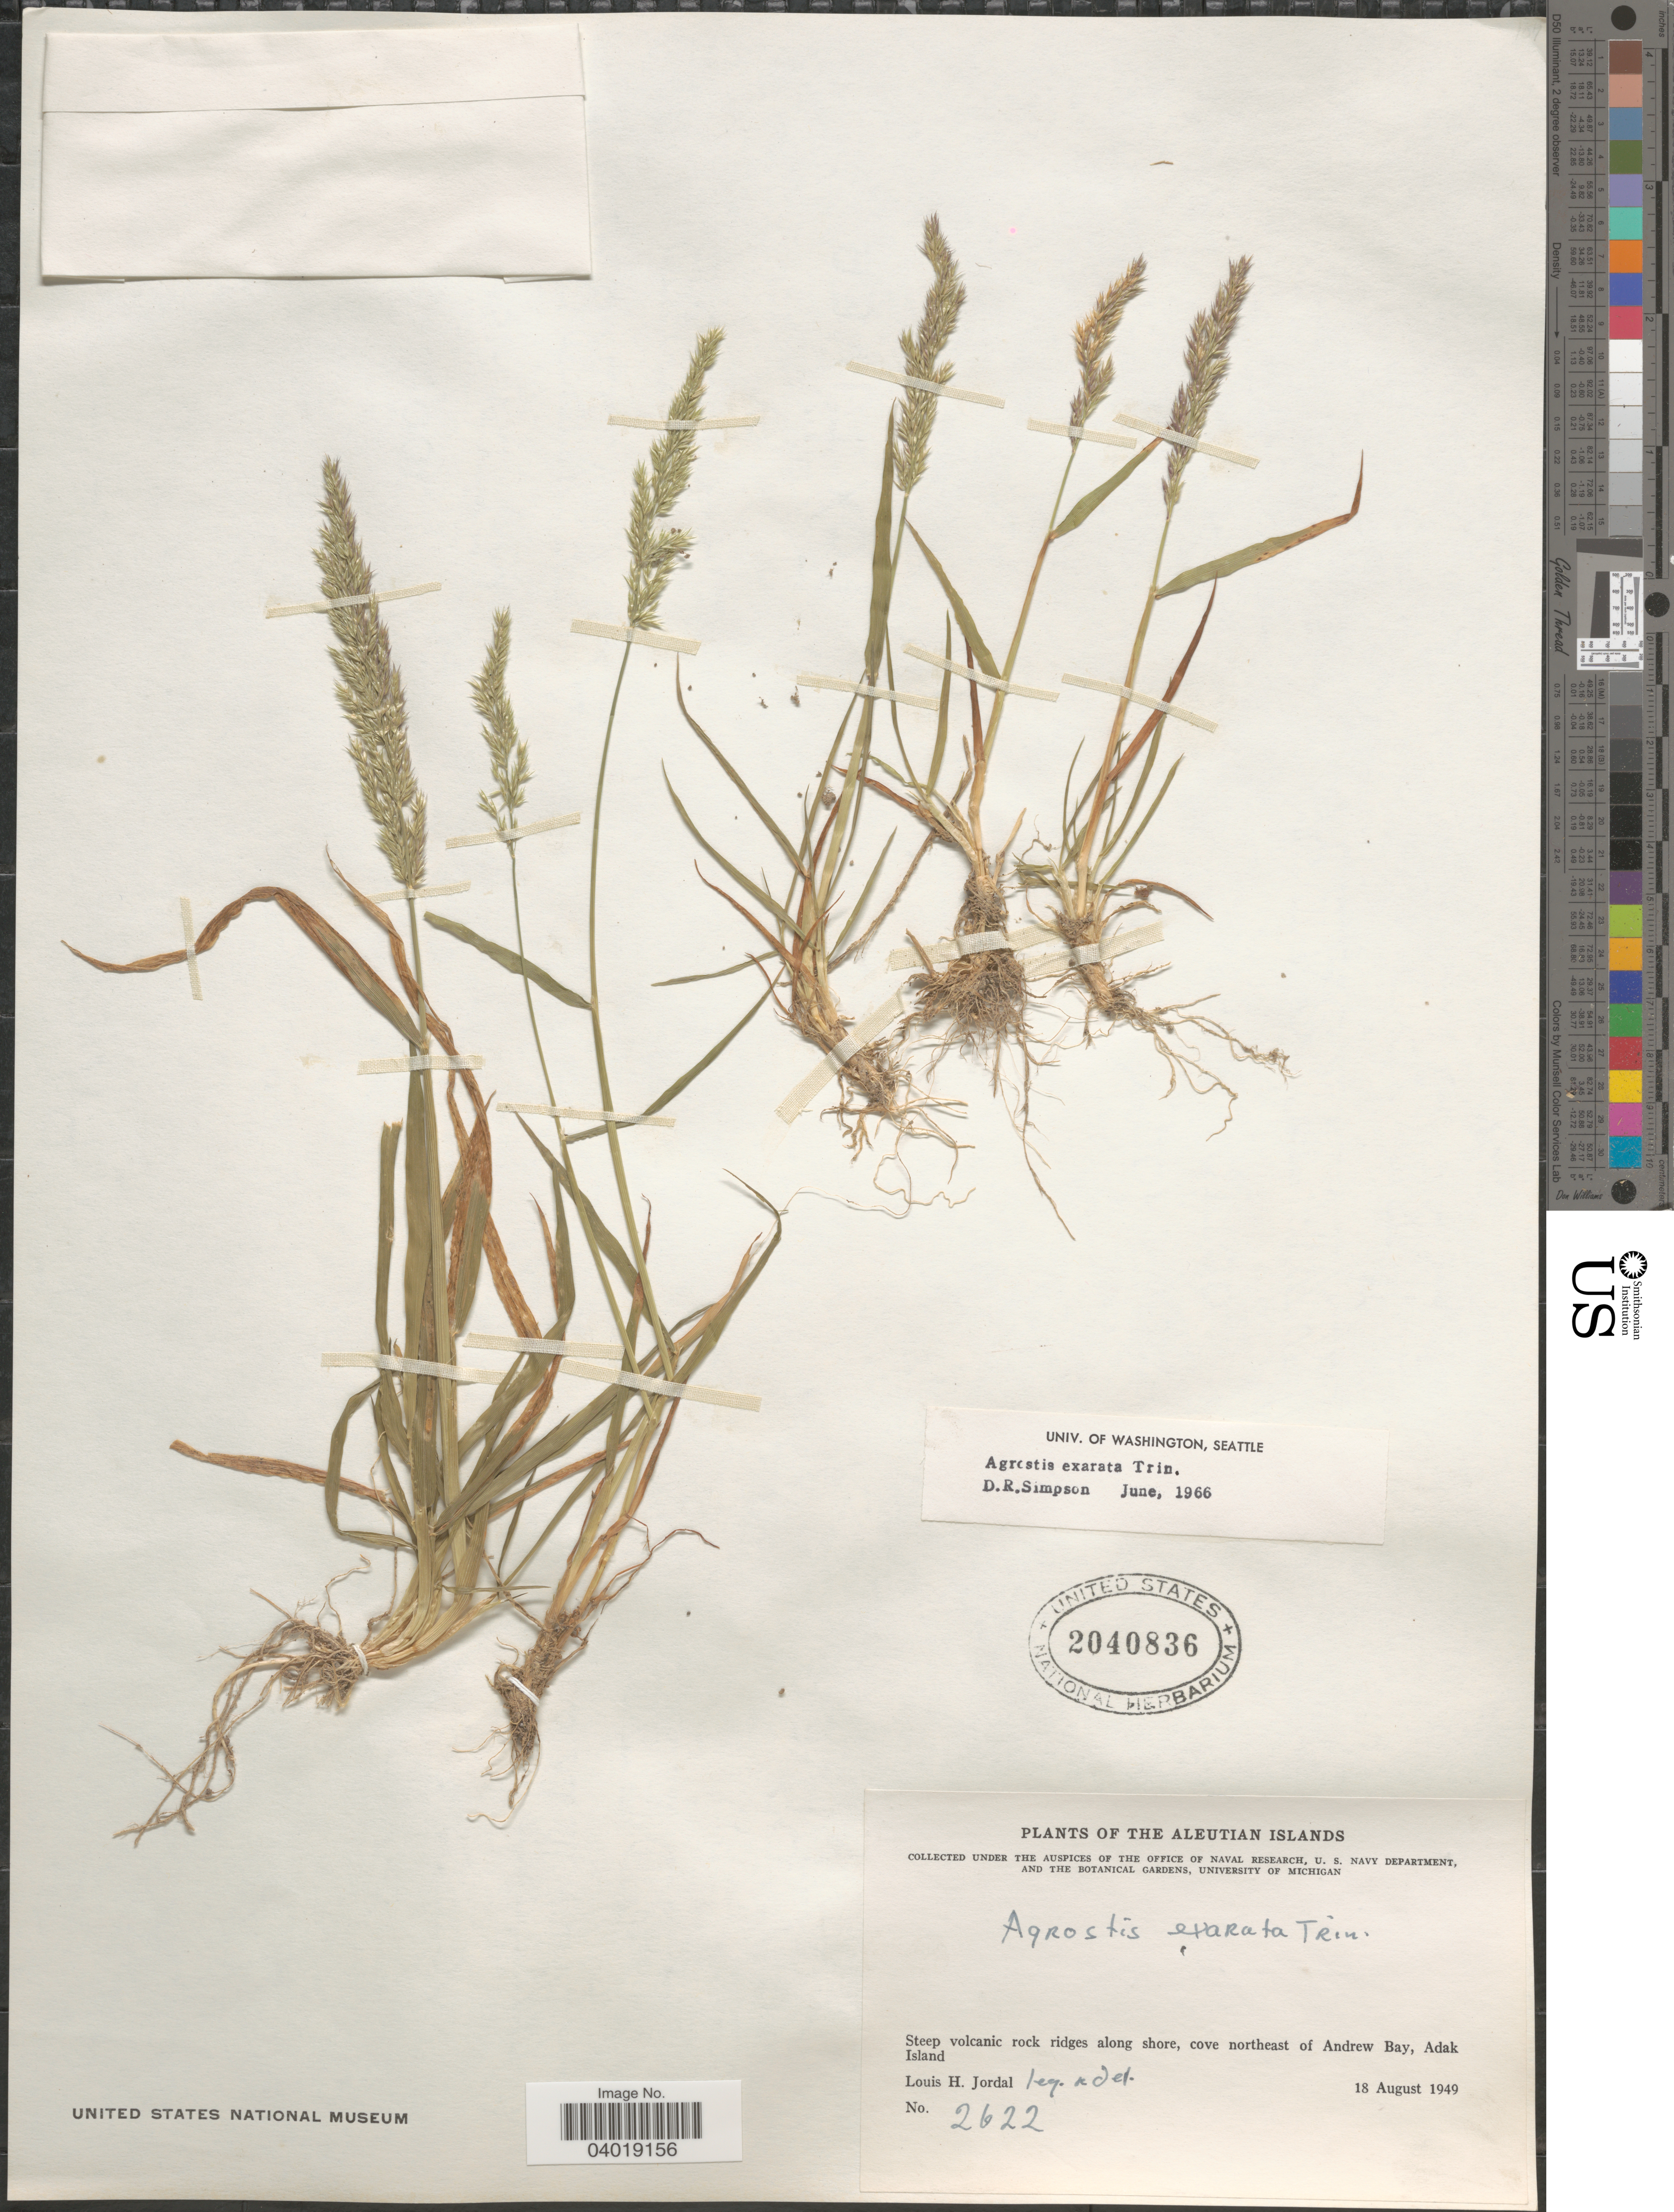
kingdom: Plantae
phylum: Tracheophyta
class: Liliopsida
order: Poales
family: Poaceae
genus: Agrostis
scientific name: Agrostis exarata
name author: Trin.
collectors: L. Jordal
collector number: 2622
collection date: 1949-08-18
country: United States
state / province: Alaska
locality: The Aleutian Islands. Along shore, cove northeast of Andrew Bay, Adak Island.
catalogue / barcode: US 2040836